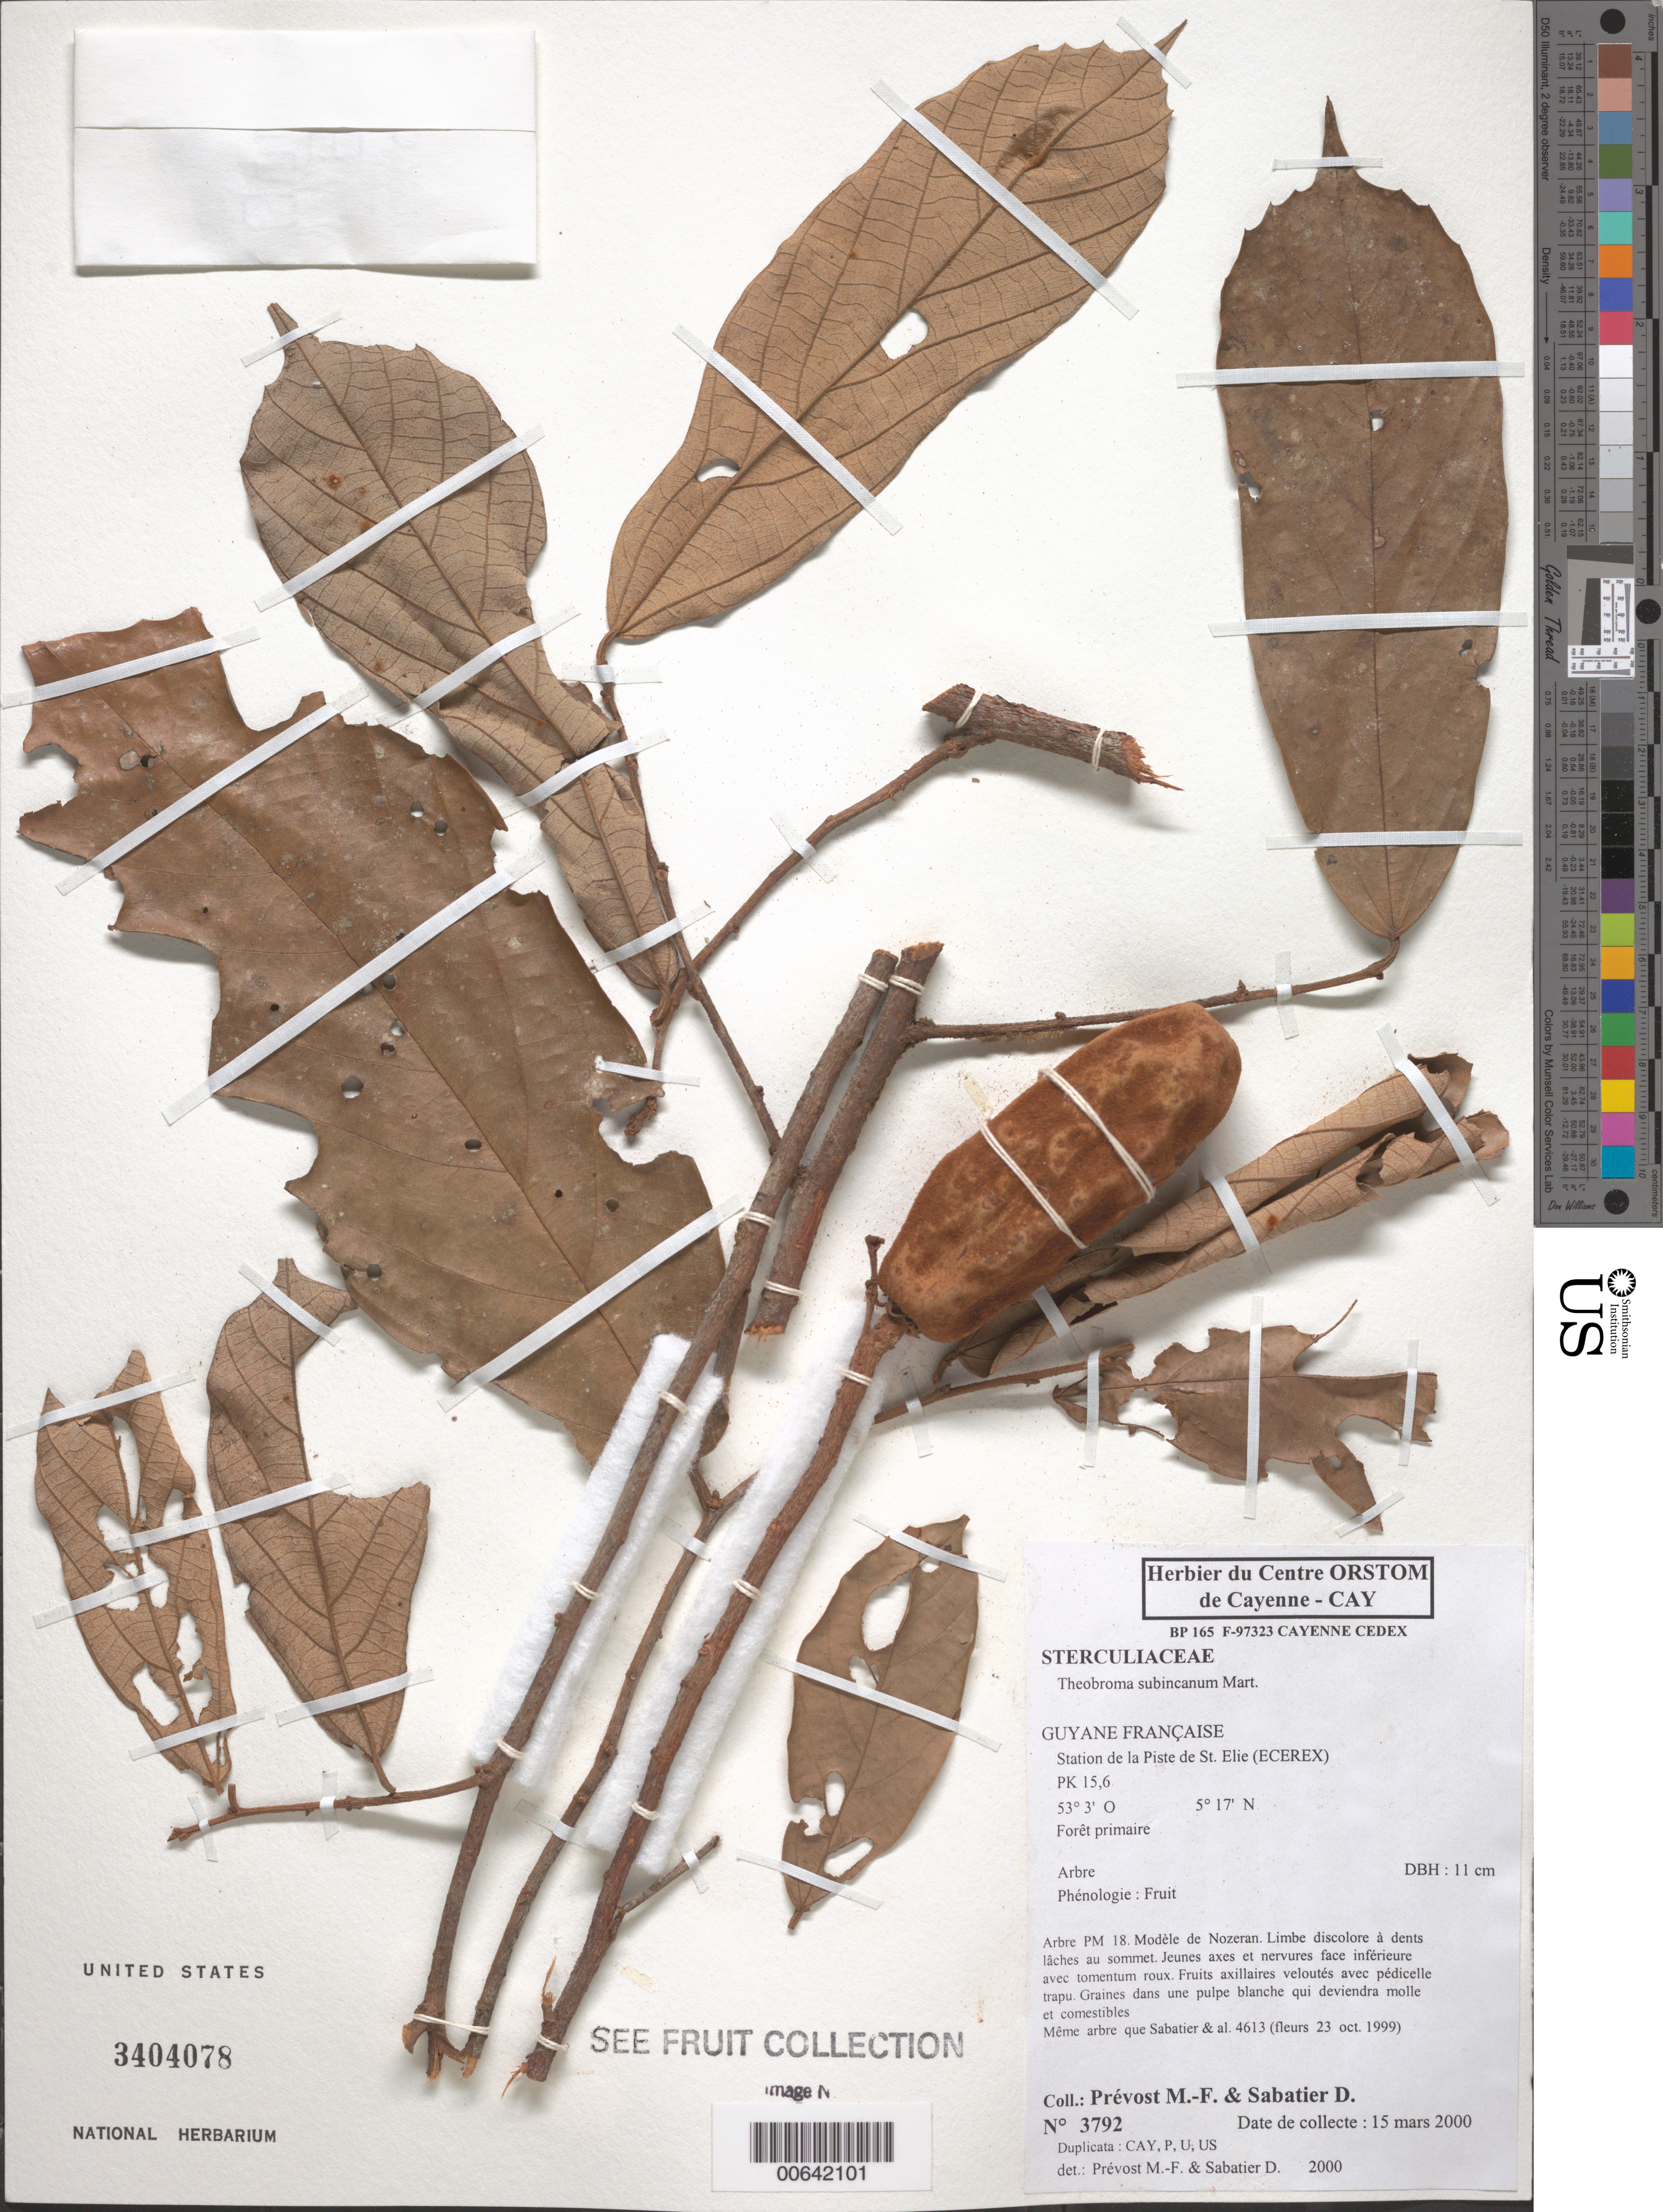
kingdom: Plantae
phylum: Tracheophyta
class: Magnoliopsida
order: Malvales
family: Malvaceae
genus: Theobroma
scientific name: Theobroma subincanum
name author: Mart.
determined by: Prévost, M.-F.; Sabatier, D.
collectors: M.-F. Prévost & D. Sabatier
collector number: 3792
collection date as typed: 15 Mar 2000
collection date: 2000-03-15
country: French Guiana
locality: Station de la Piste de St. Elie (ECEREX) PK 15,6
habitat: Forêt primaire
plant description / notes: SEE FRUIT COLLECTION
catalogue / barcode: US 3404078